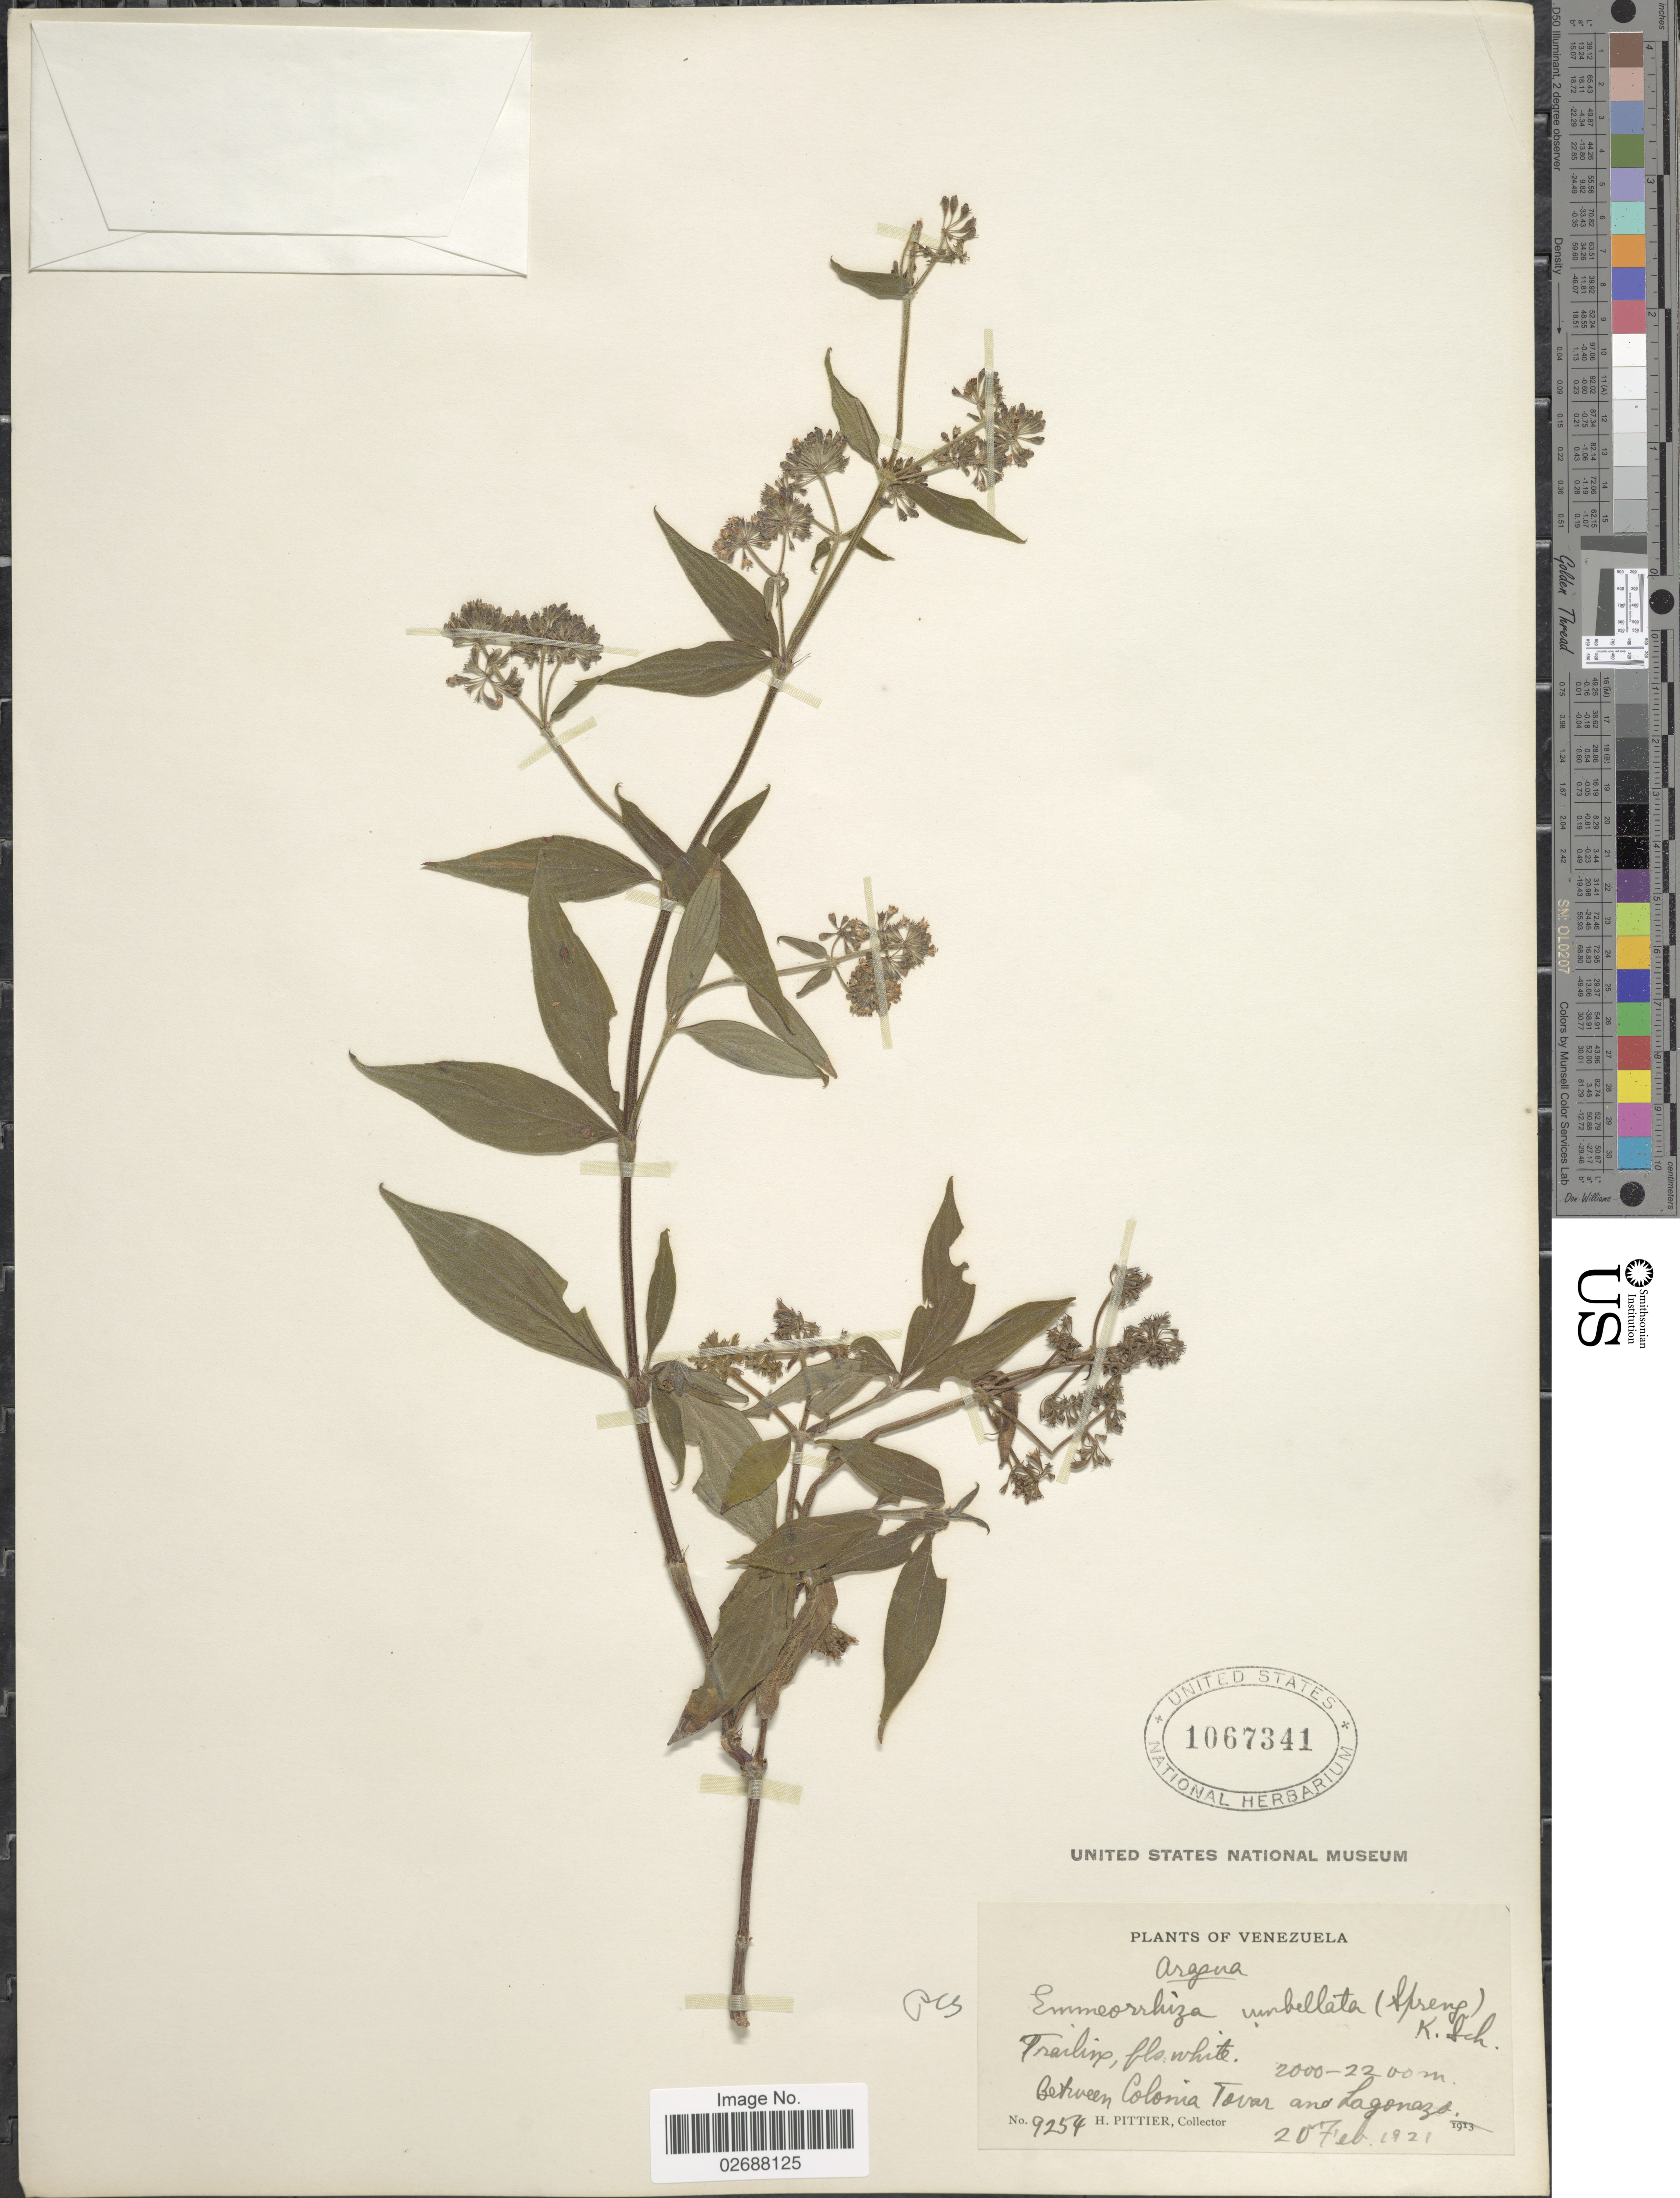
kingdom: Plantae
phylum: Tracheophyta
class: Magnoliopsida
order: Gentianales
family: Rubiaceae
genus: Emmeorhiza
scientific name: Emmeorhiza umbellata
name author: (Spreng.) K. Schum.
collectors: H. F. Pittier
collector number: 9254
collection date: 1921-02-20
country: Venezuela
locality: Between Colonia Tovar and Lagonazo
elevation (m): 2000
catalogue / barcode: US 1067341